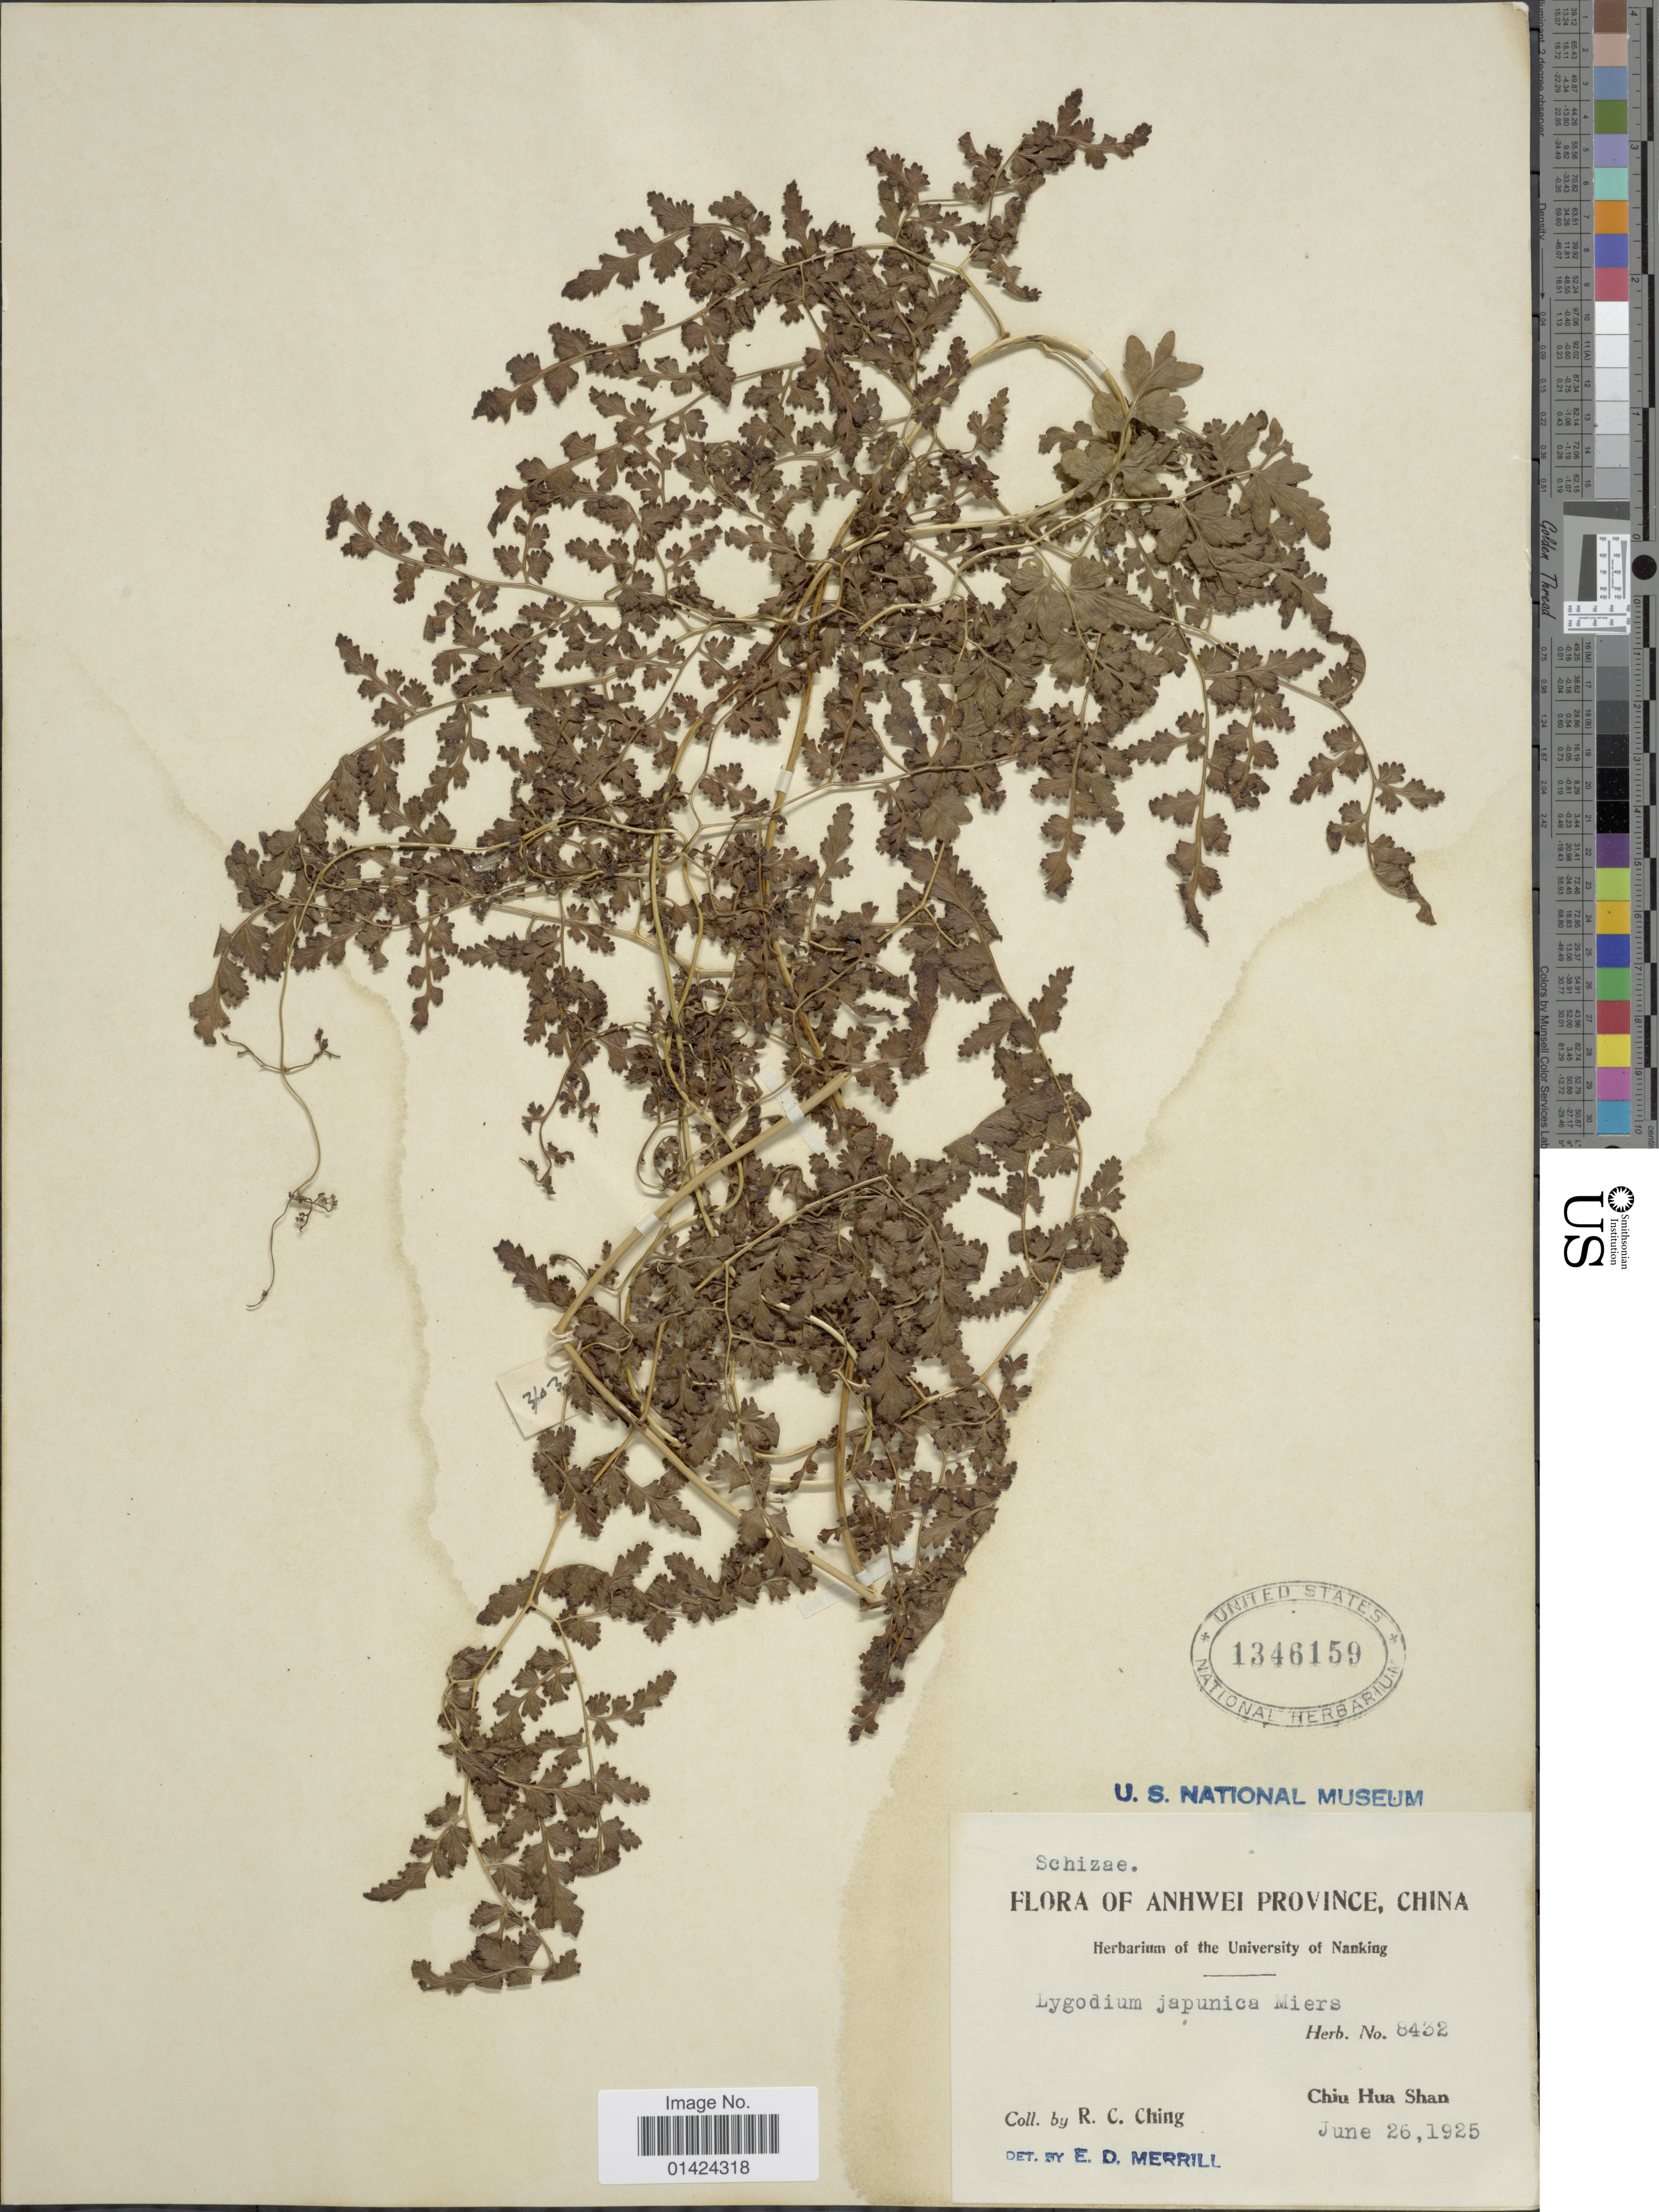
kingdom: Plantae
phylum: Tracheophyta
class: Polypodiopsida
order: Schizaeales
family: Lygodiaceae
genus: Lygodium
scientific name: Lygodium japonicum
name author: (Thunb.) Sw.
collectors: R. C. Ching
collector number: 8432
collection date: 1925-06-26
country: China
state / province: Anhui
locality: Anhwei Province. Chiu Hua Shan.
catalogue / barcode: US 1346159